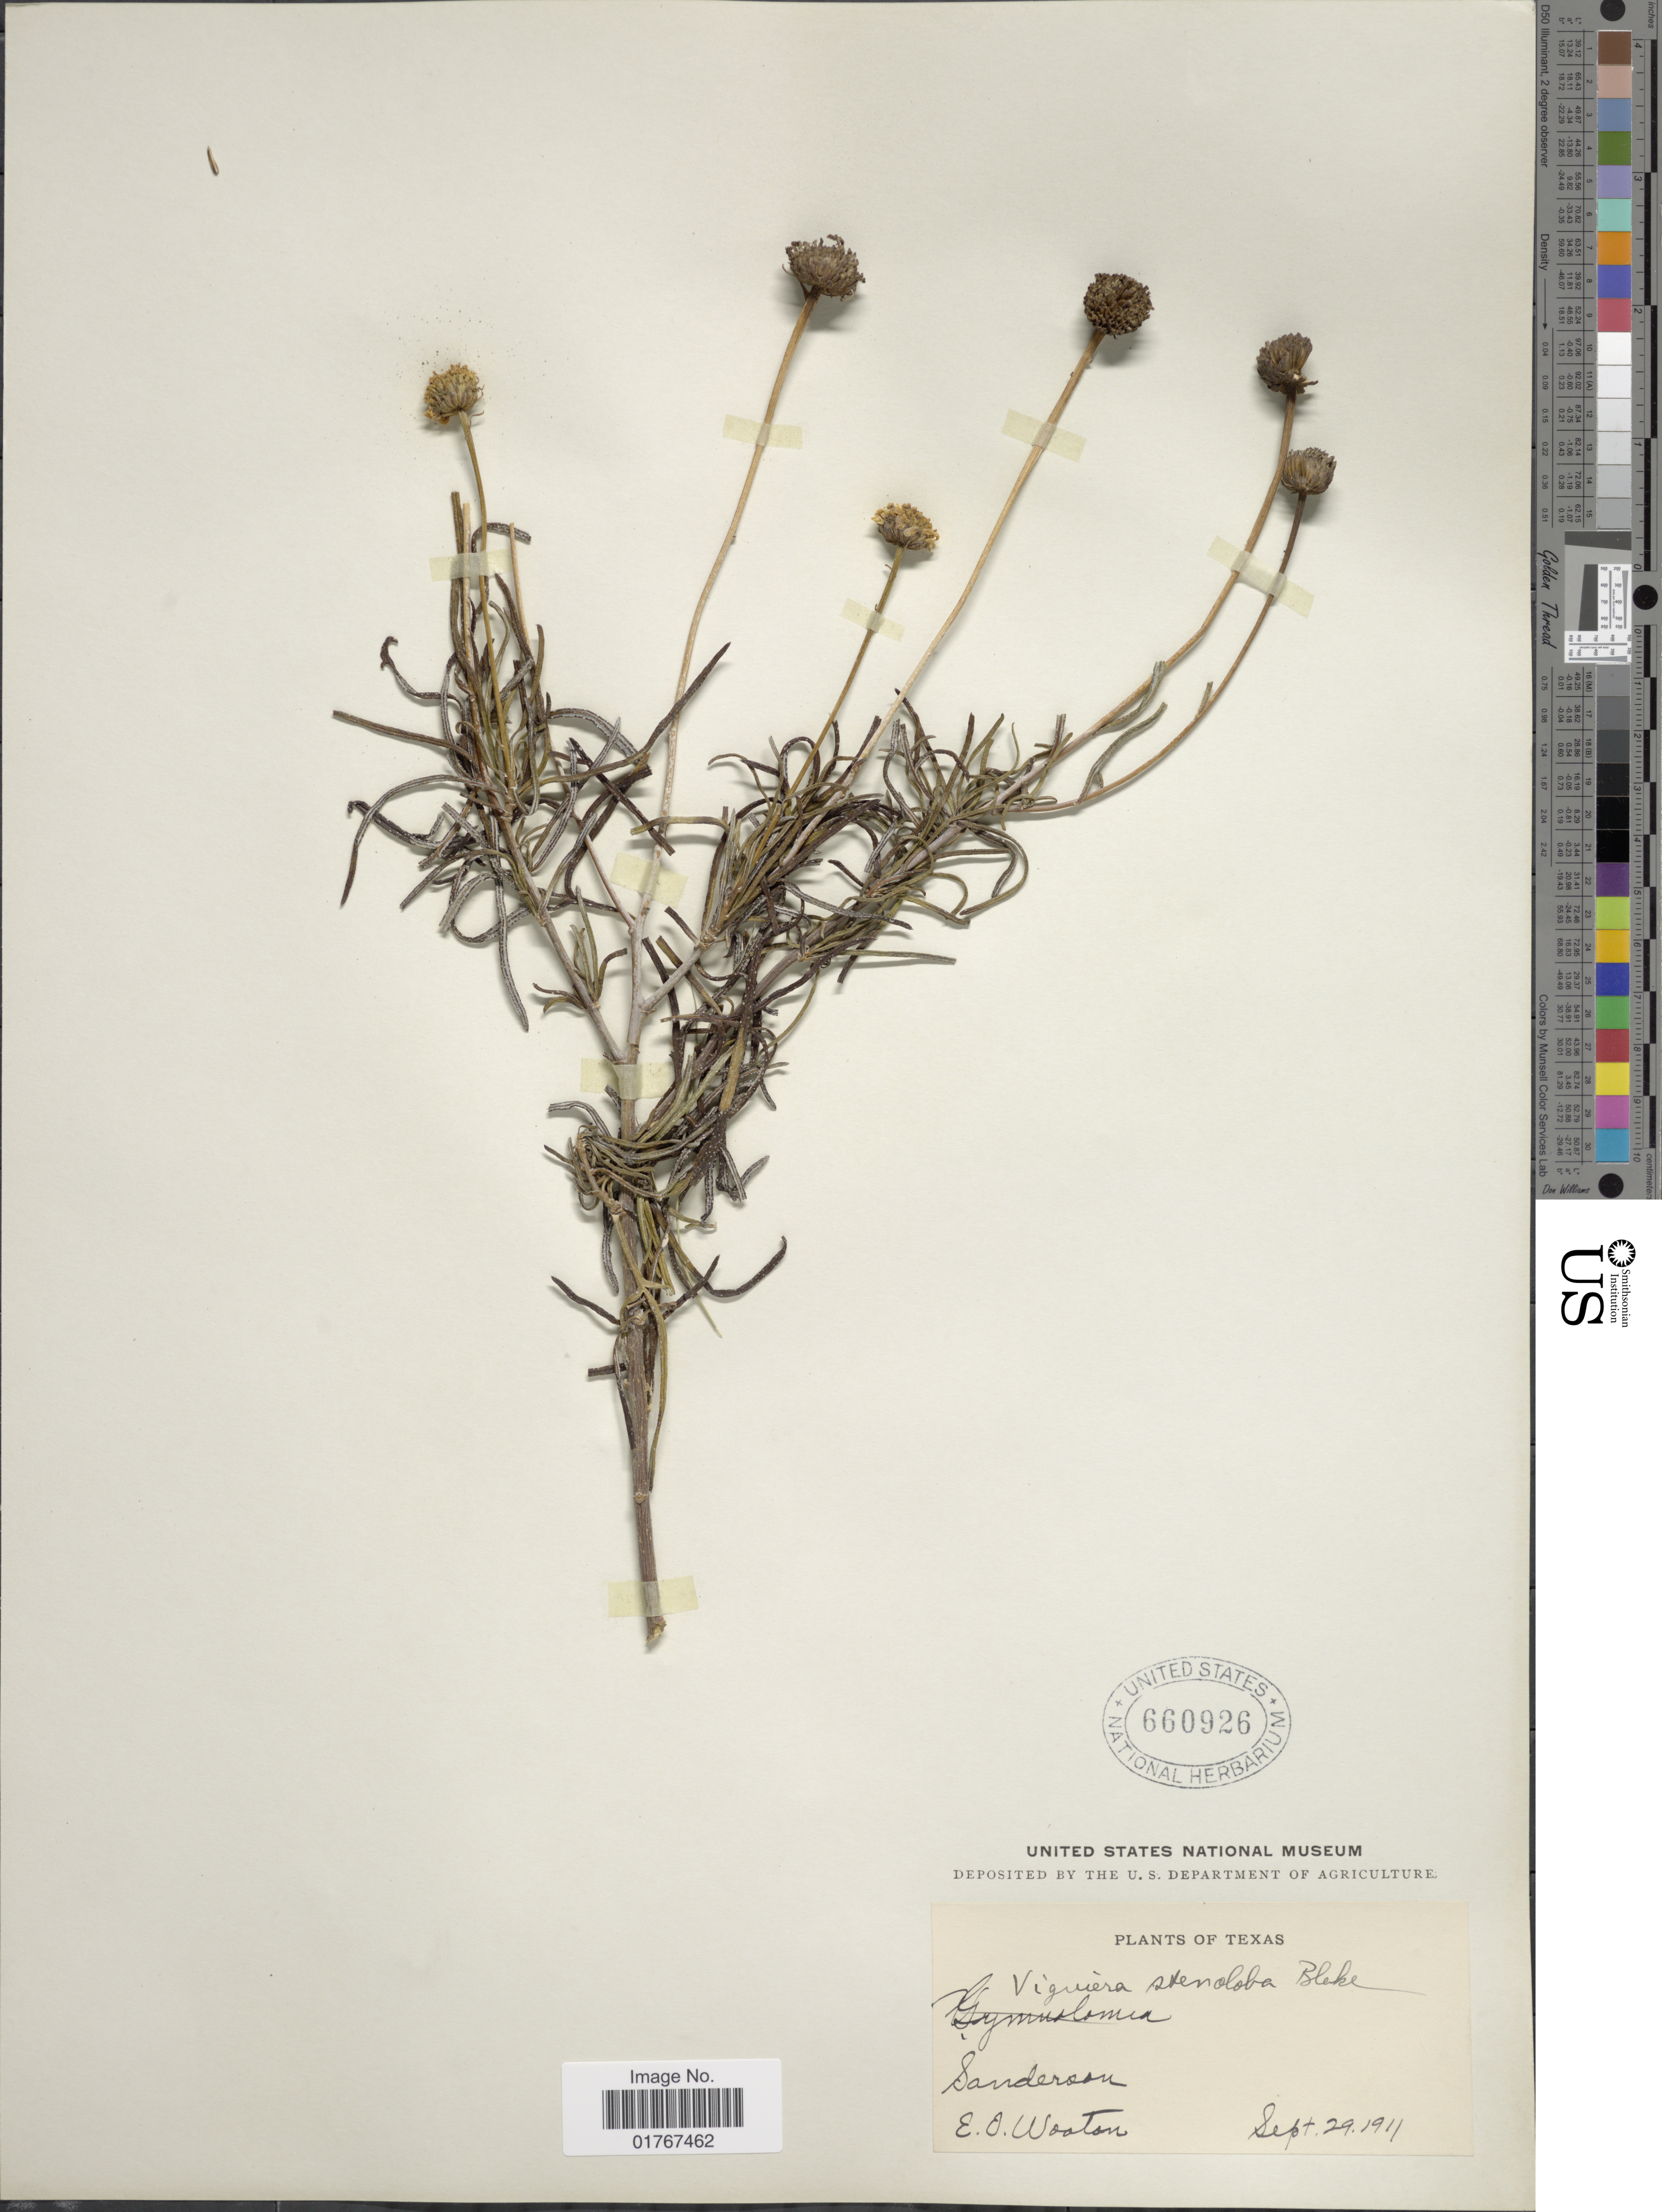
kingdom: Plantae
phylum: Tracheophyta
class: Magnoliopsida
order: Asterales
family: Asteraceae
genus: Viguiera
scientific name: Viguiera stenoloba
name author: S.F. Blake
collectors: E. O. Wooton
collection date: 1911-09-29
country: United States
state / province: Texas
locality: Sanderson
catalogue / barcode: US 660926